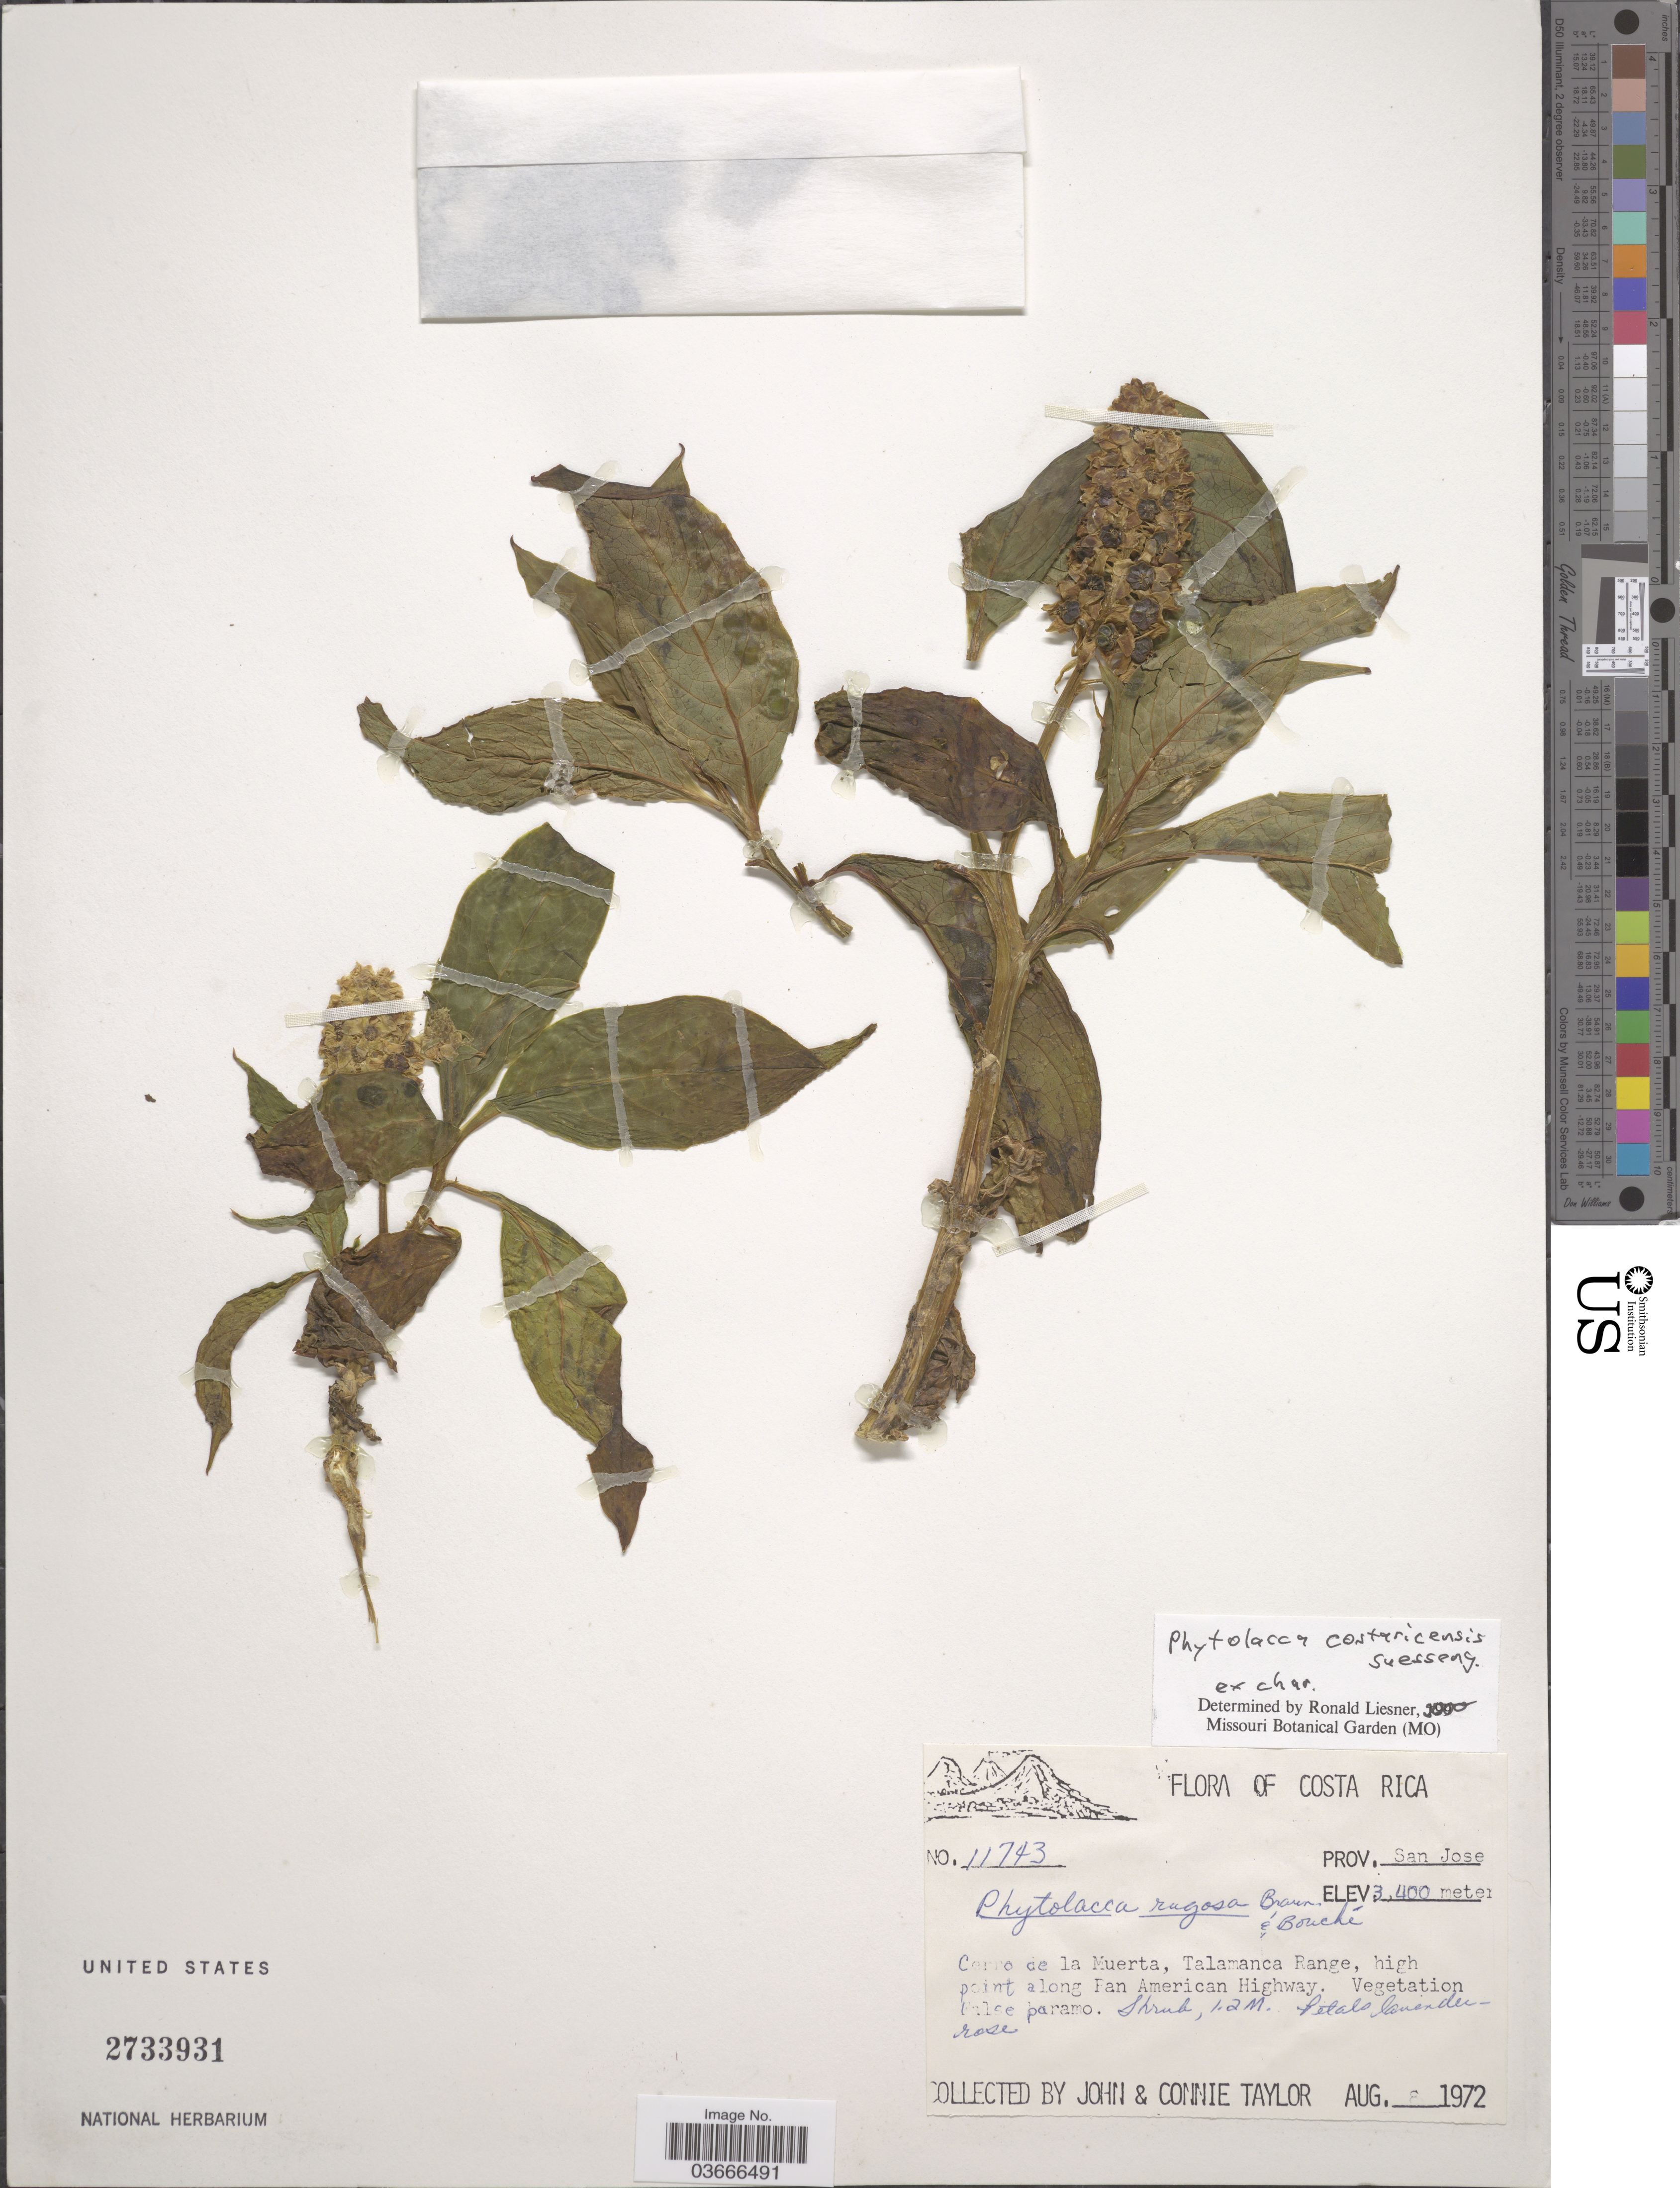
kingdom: Plantae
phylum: Tracheophyta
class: Magnoliopsida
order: Caryophyllales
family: Phytolaccaceae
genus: Phytolacca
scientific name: Phytolacca costaricensis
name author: Suess.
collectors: J. Taylor & C. Taylor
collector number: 11743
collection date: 1972-08-08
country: Costa Rica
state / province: San José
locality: Cerro de la Muerta, Talamanca Range, high point along Pan American Highway.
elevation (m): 3400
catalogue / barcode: US 2733931